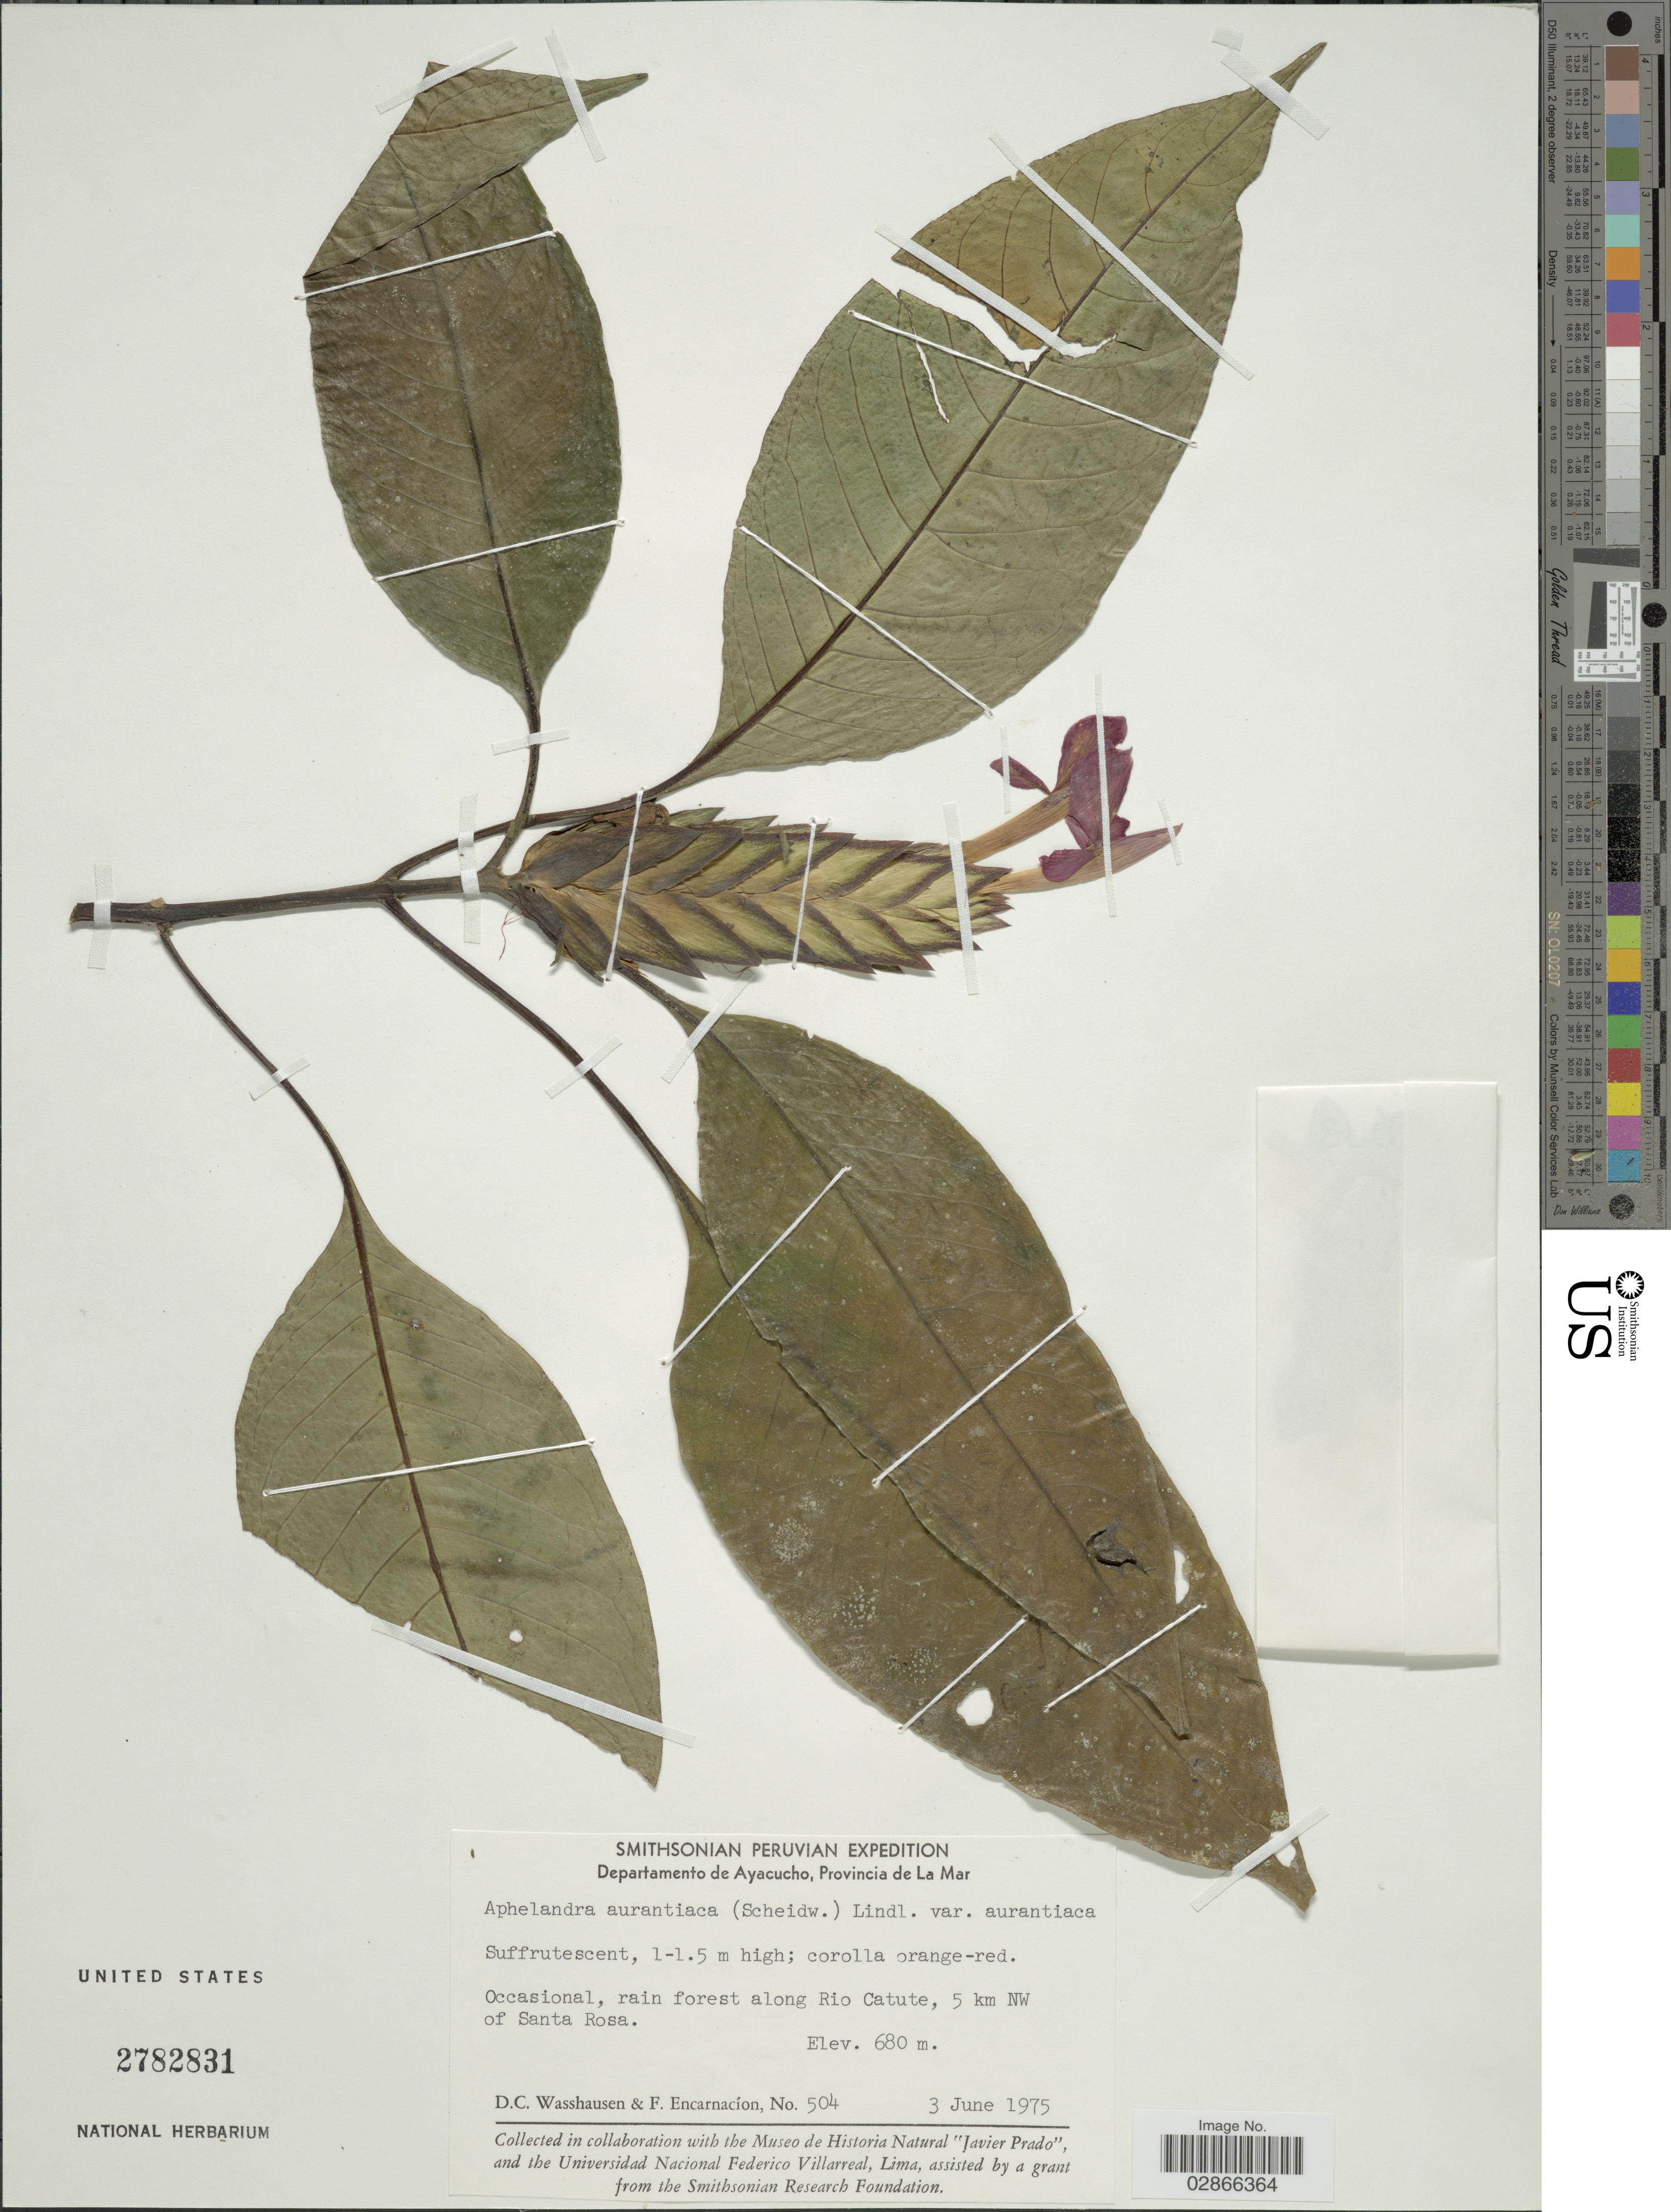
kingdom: Plantae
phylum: Tracheophyta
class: Magnoliopsida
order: Lamiales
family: Acanthaceae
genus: Aphelandra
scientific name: Aphelandra aurantiaca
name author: (Scheidw.) Lindl.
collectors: D. C. Wasshausen & F. Encarnación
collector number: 504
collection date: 1975-06-03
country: Peru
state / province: Ayacucho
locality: Departamento de Ayacucho, Provincia de La Mar. Along Rio Catute, 5 km NW of Santa Rosa.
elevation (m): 680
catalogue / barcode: US 2782831